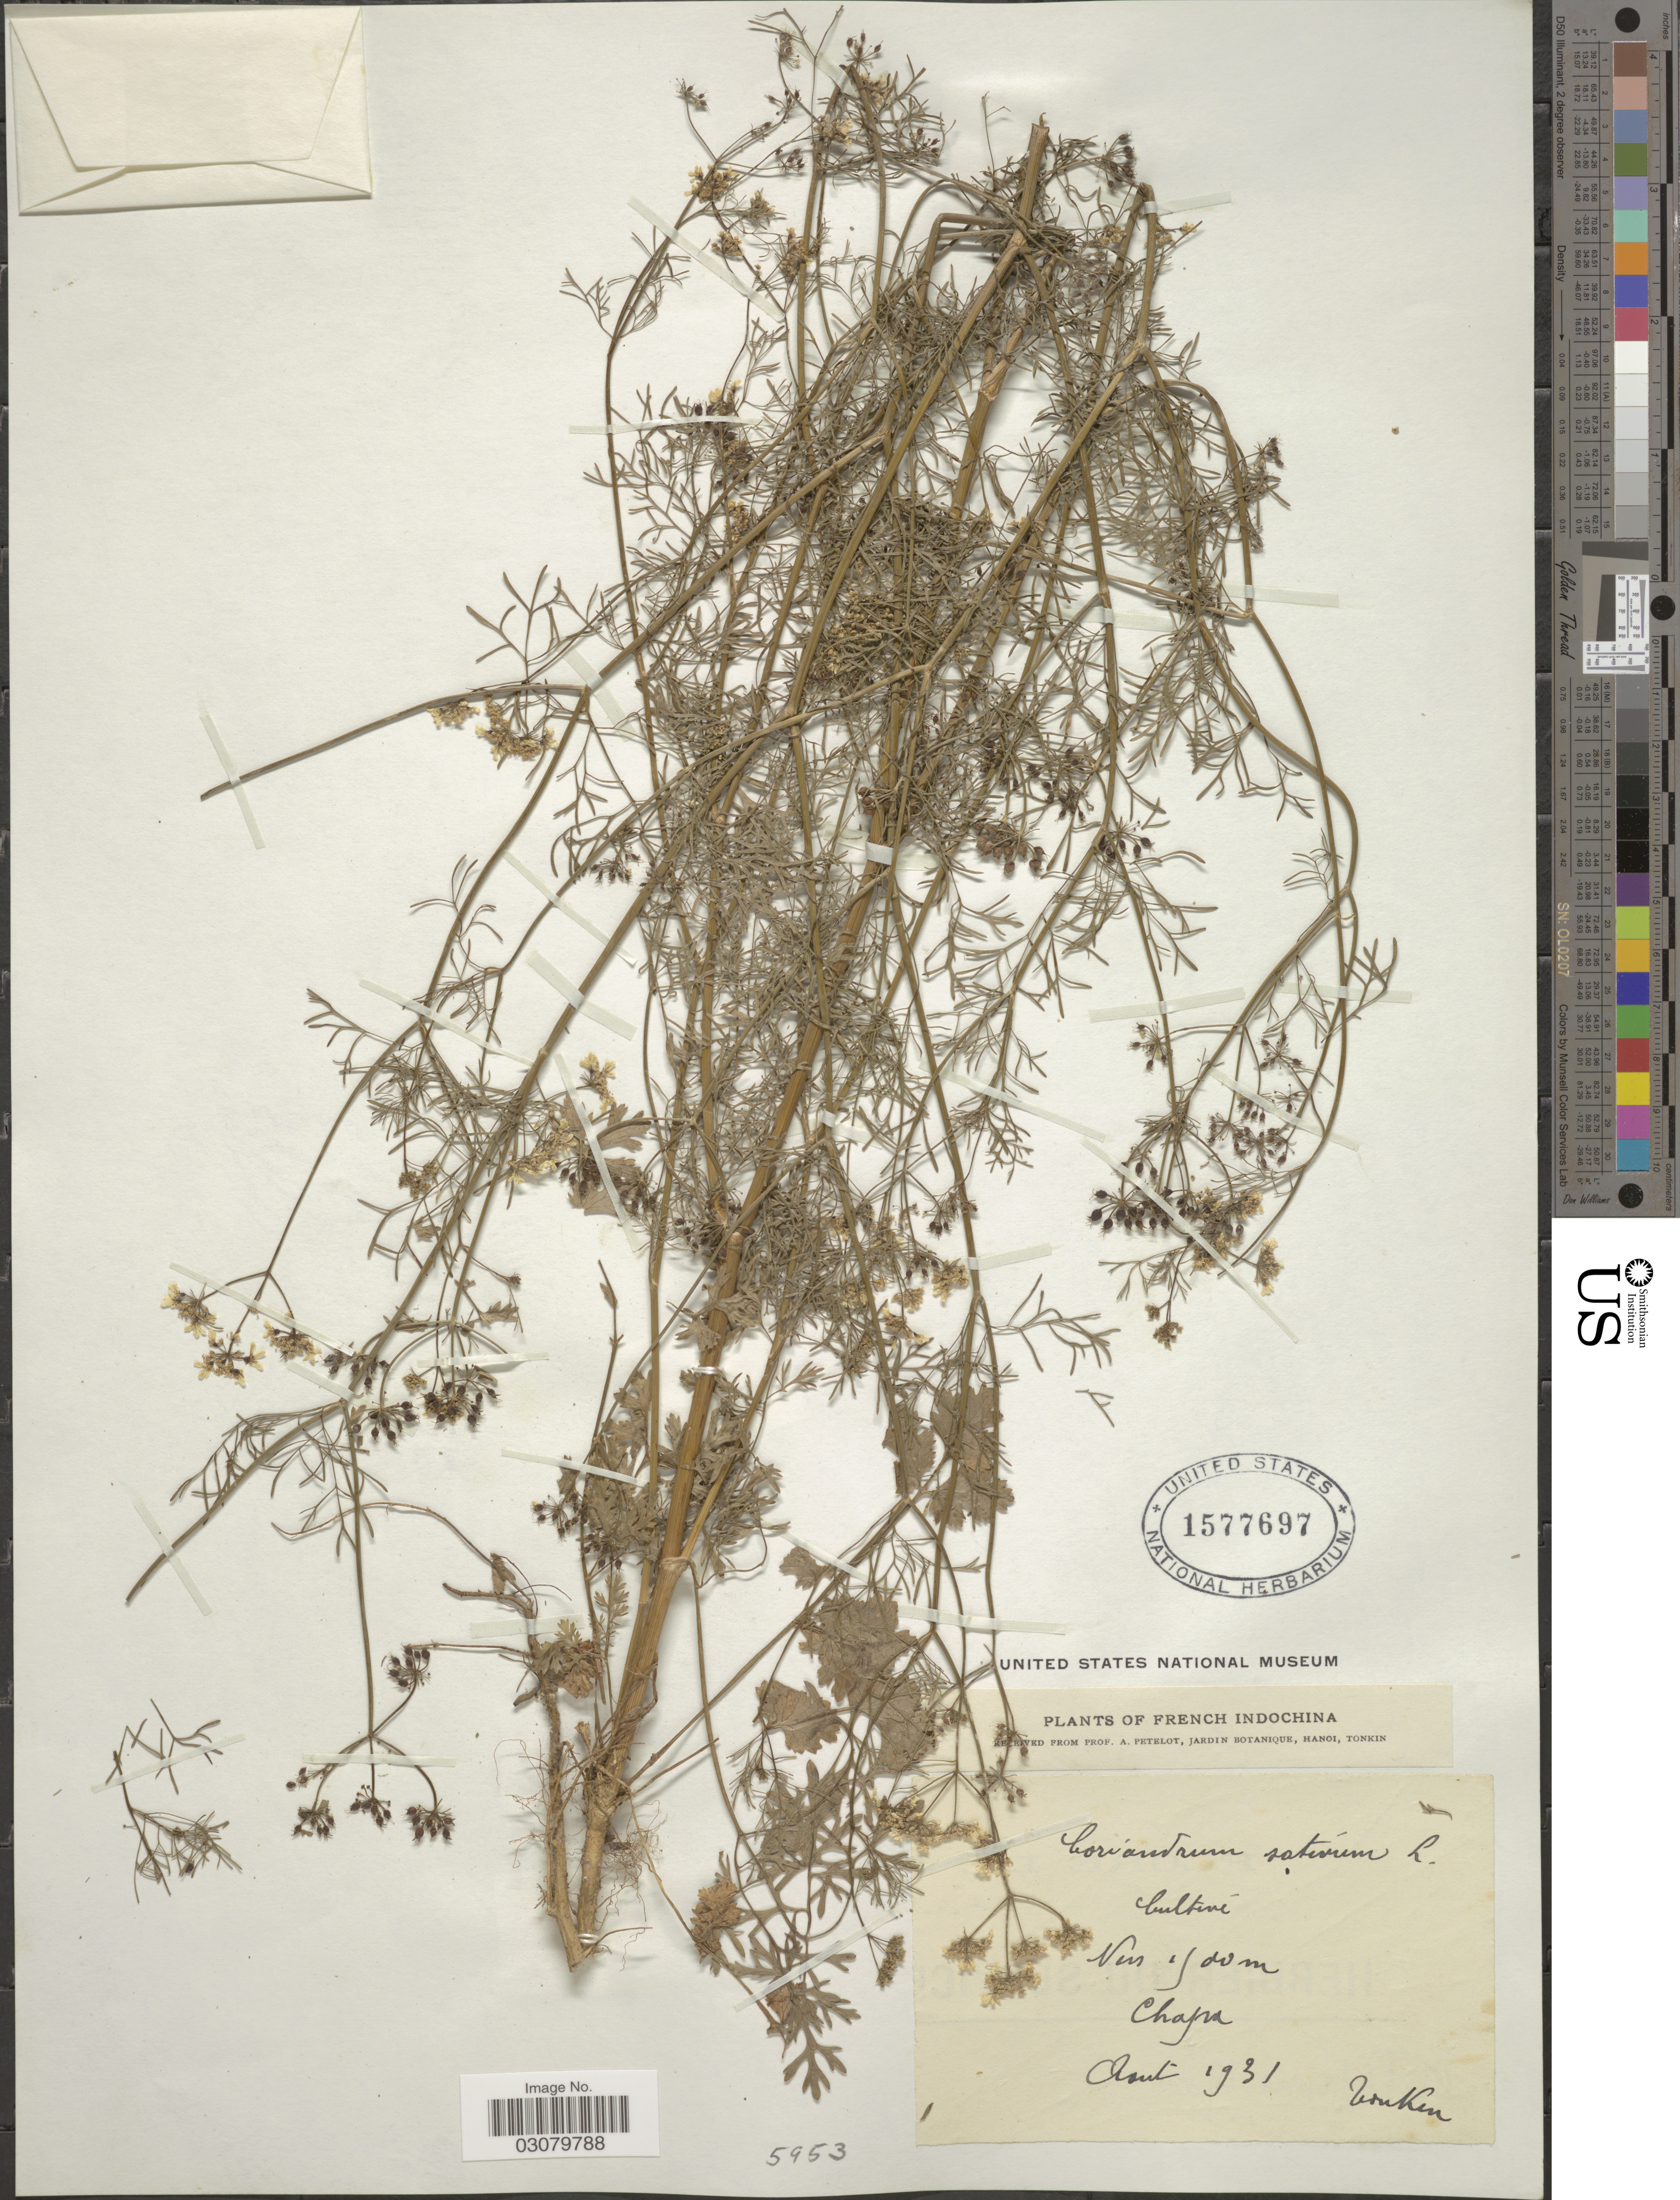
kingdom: Plantae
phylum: Tracheophyta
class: Magnoliopsida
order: Apiales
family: Apiaceae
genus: Coriandrum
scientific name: Coriandrum sativum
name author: L.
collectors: A. Petelot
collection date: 1931-08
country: Vietnam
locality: French Indochine. Chapa.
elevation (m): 1500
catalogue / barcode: US 1577697